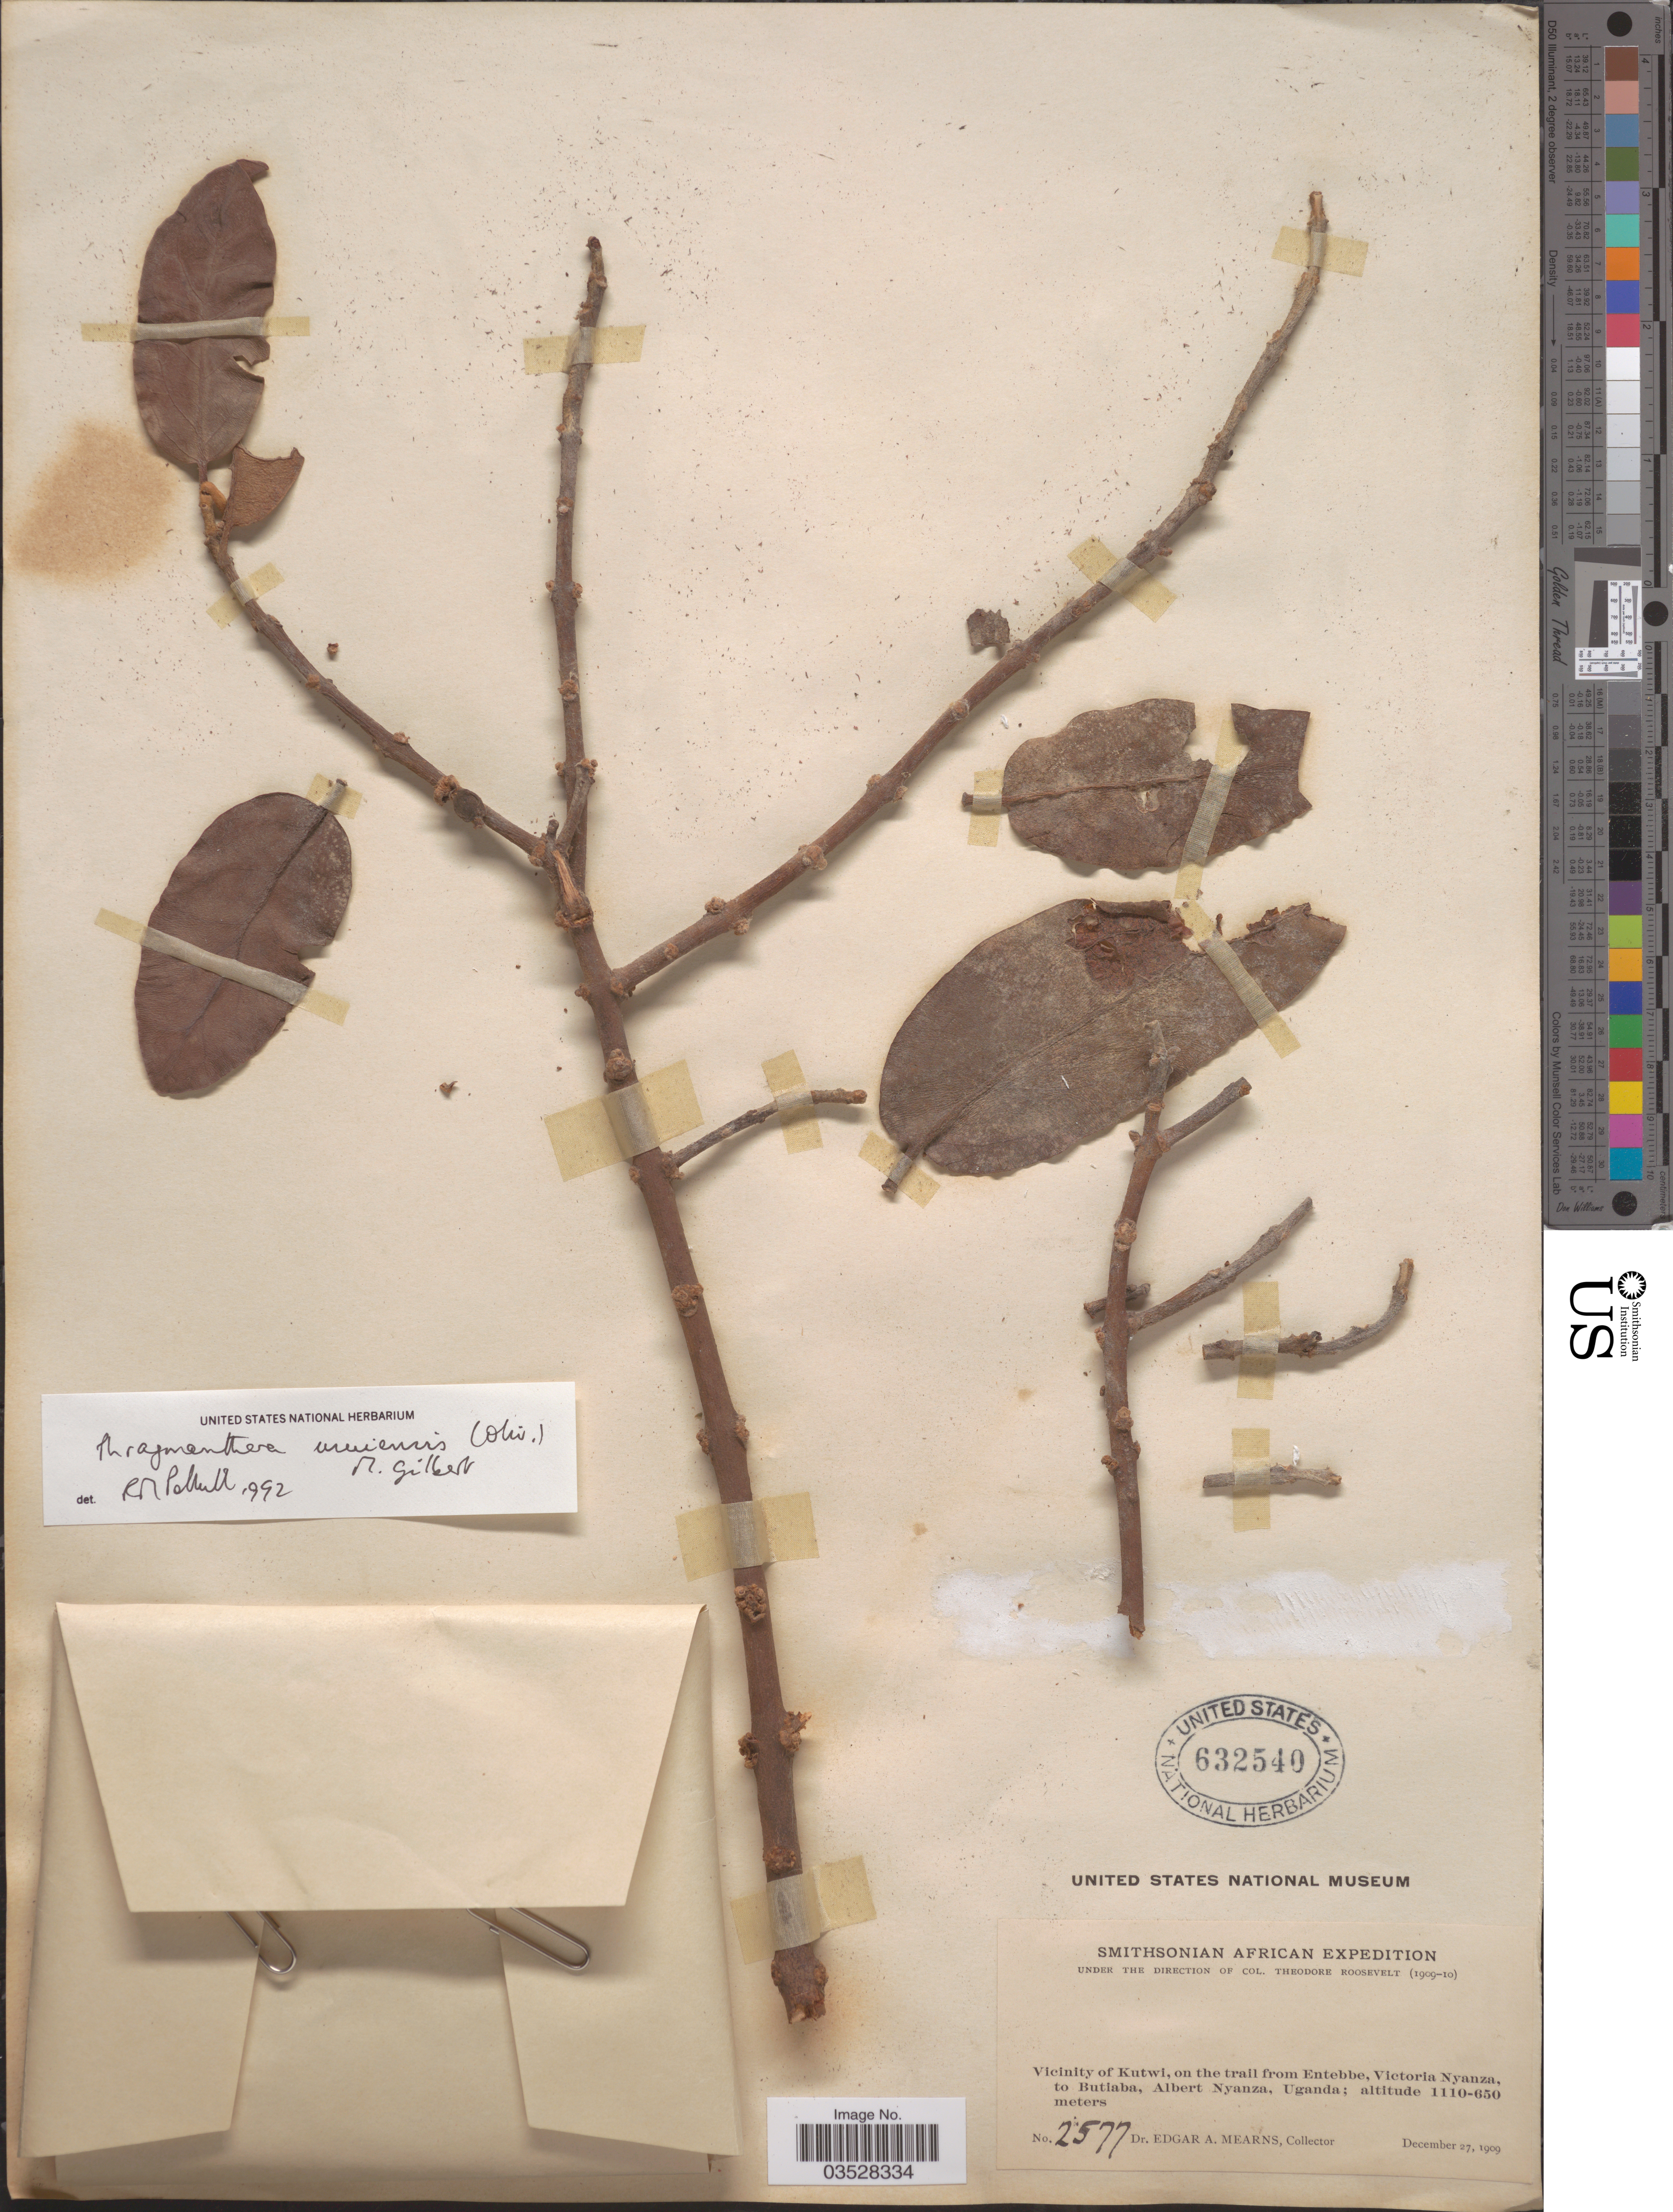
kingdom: Plantae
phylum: Tracheophyta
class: Magnoliopsida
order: Santalales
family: Loranthaceae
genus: Phragmanthera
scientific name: Phragmanthera usuiensis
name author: (Oliv.) M.G. Gilbert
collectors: E. A. Mearns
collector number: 2577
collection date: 1909-12-27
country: Uganda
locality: Vicinity of Kutwi, on the trail from Entebbe, Victoria Nyanza, to Butiaba, Albert Nyanza.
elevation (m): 650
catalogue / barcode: US 632540